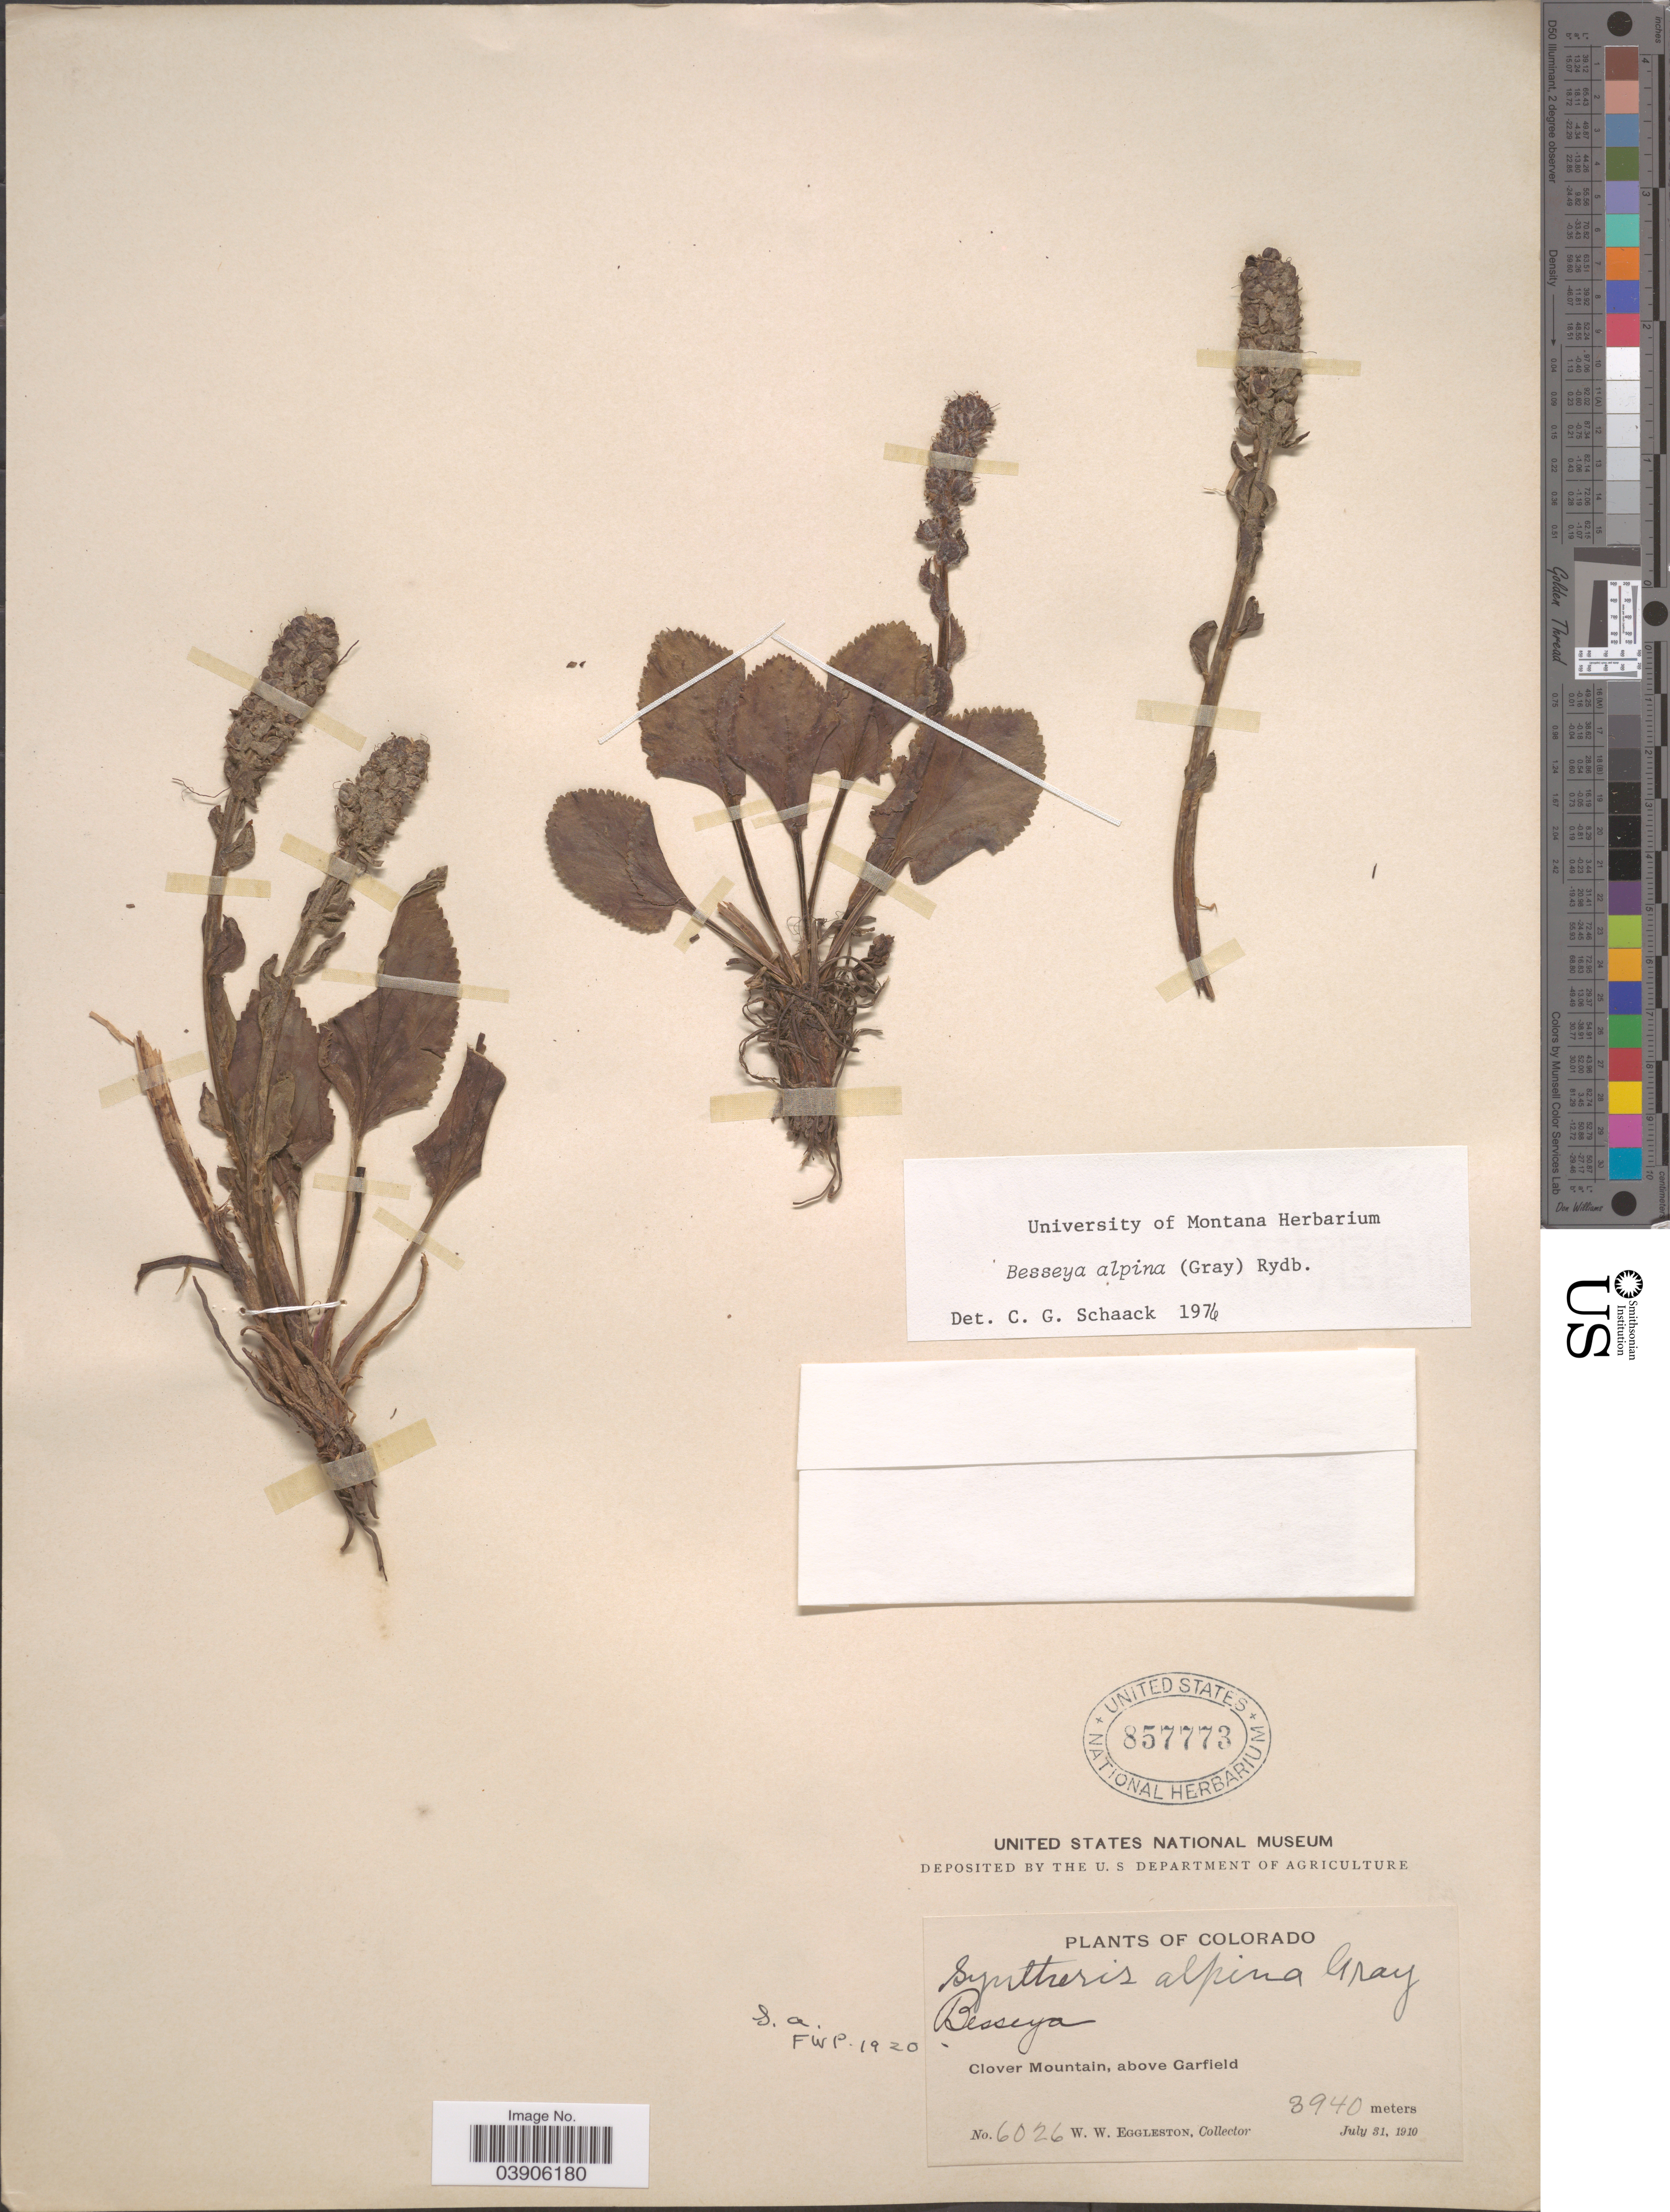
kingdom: Plantae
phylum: Tracheophyta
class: Magnoliopsida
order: Lamiales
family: Plantaginaceae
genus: Synthyris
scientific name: Synthyris alpina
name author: A. Gray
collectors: W. W. Eggleston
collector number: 6026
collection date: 1910-07-31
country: United States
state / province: Colorado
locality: Clover Mountain, above Garfield.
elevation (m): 3940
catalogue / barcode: US 857773